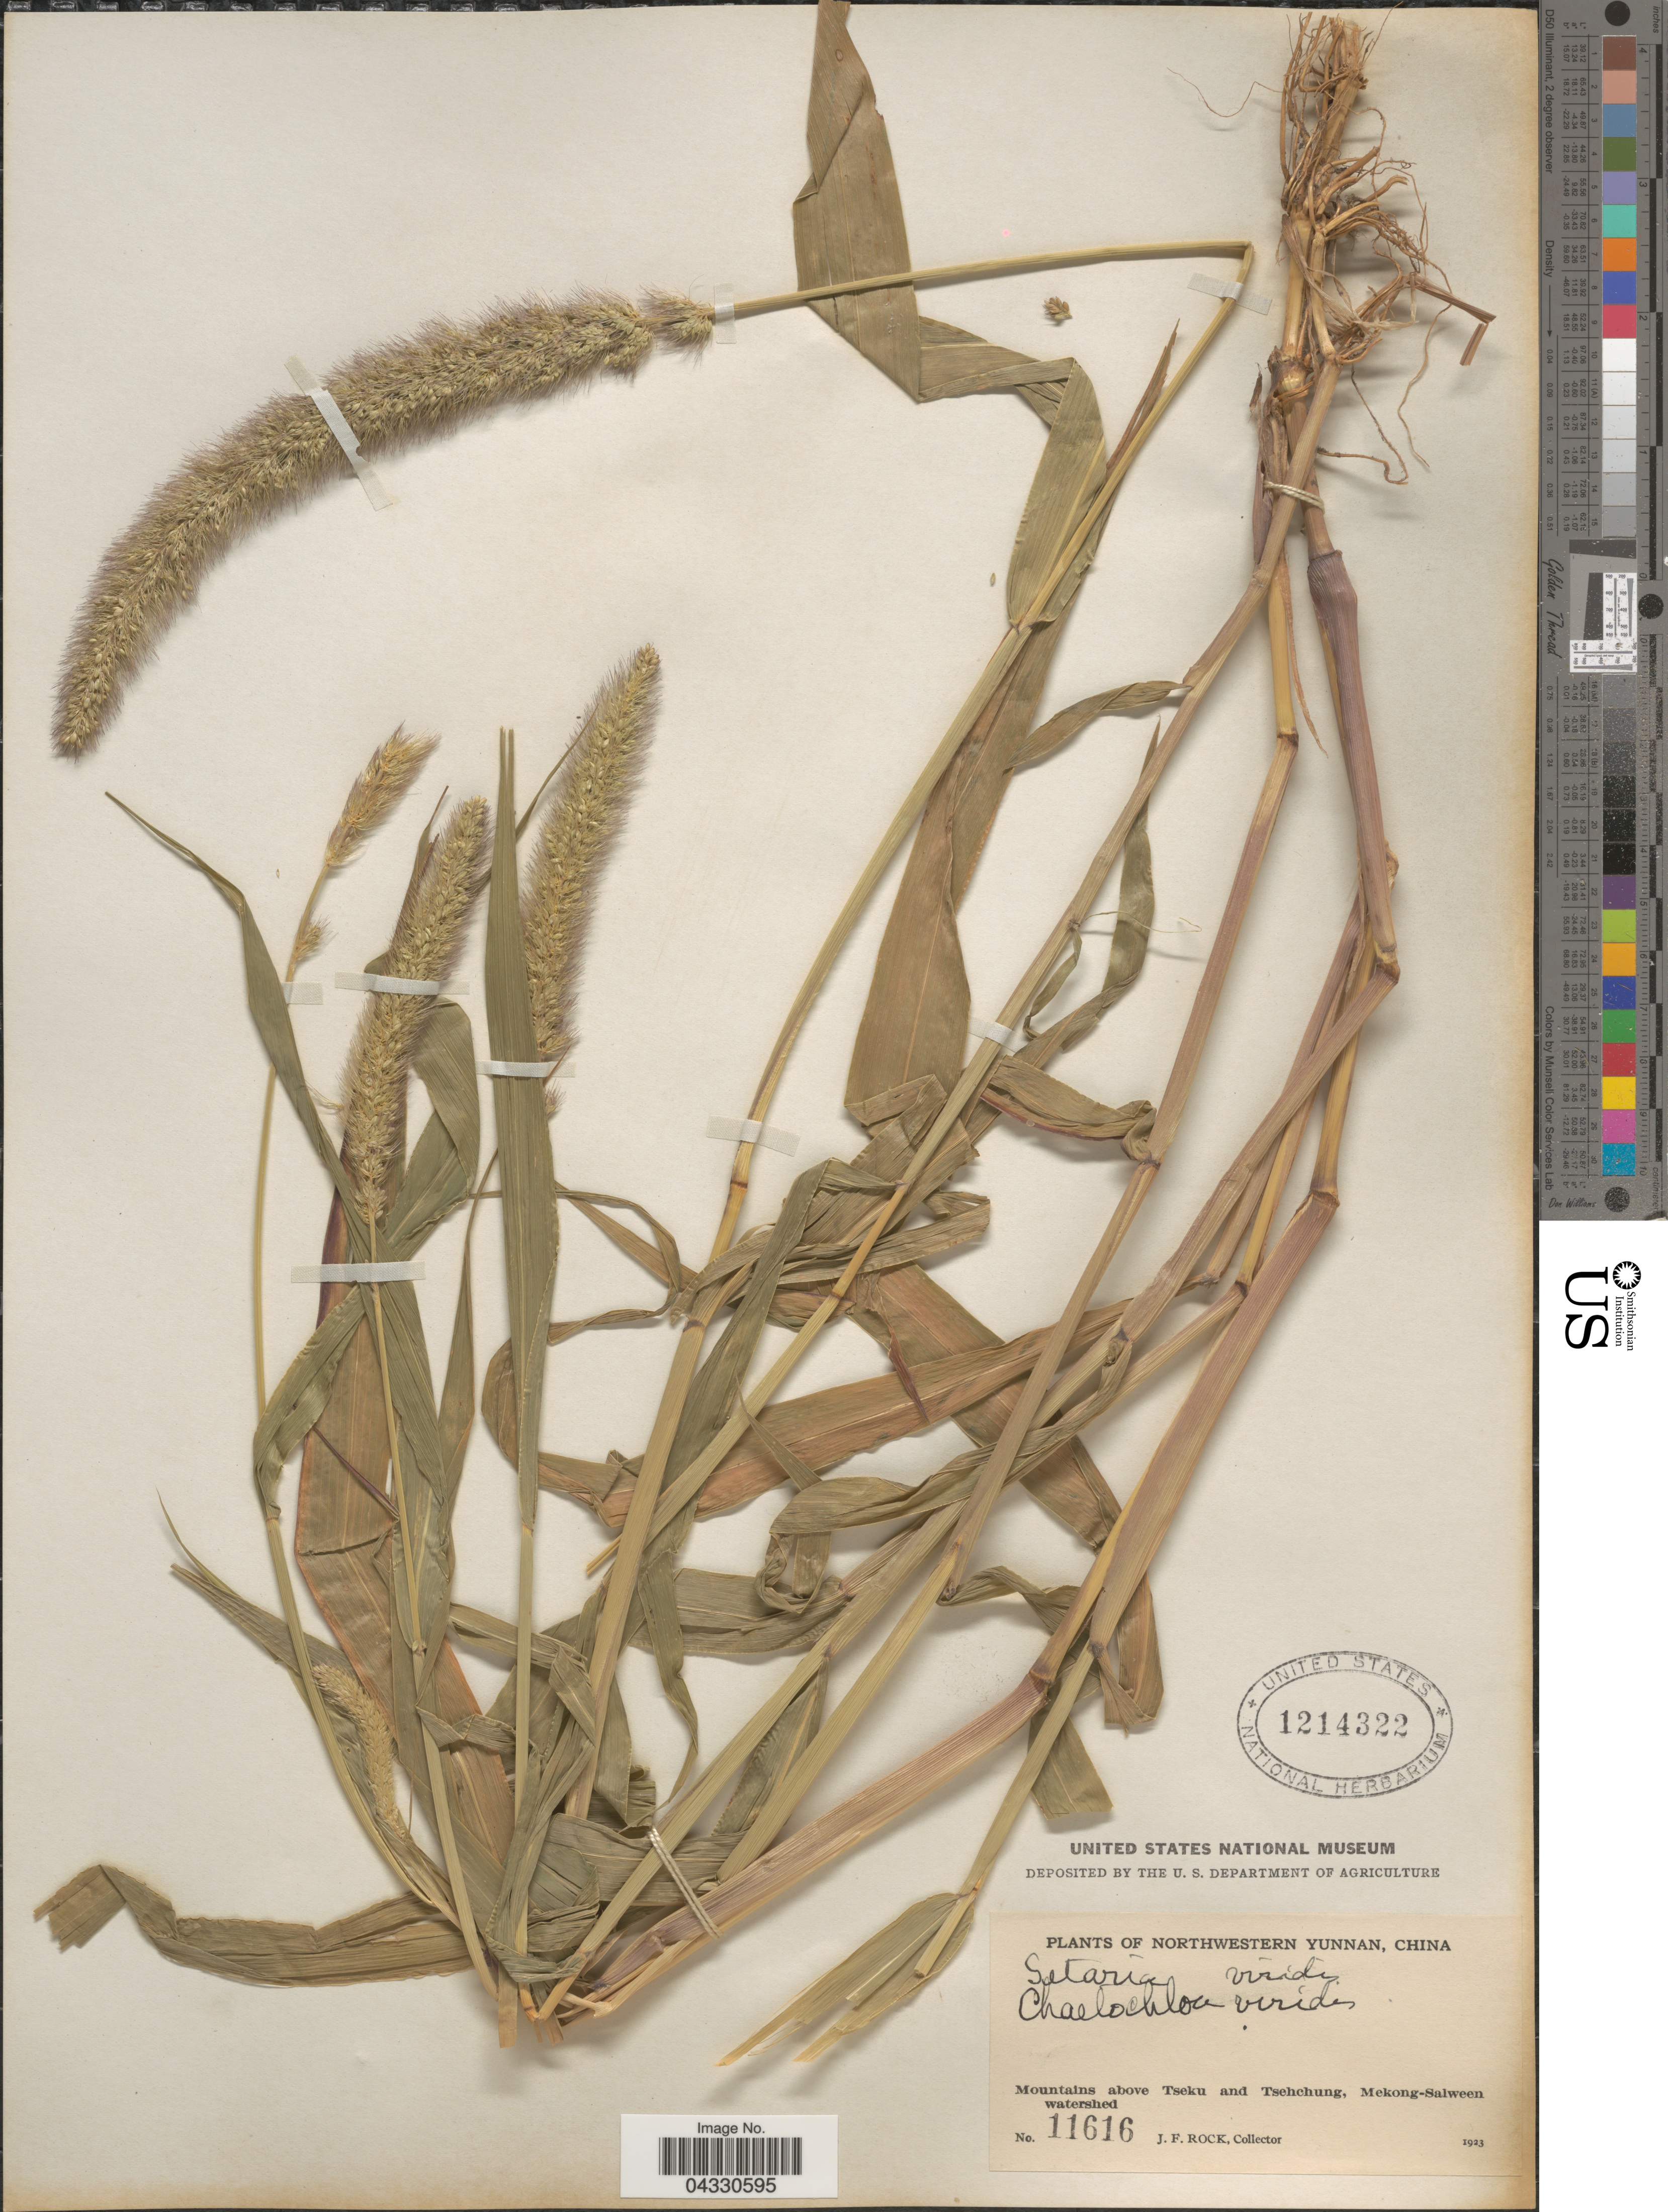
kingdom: Plantae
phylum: Tracheophyta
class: Liliopsida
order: Poales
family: Poaceae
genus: Setaria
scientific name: Setaria viridis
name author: (L.) P. Beauv.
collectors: J. Rock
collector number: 11616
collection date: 1923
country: China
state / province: Yunnan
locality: Northwestern Yunnan. Mountains above Tseku and Tsehchung, Mekong-Salween watershed.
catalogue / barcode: US 1214322